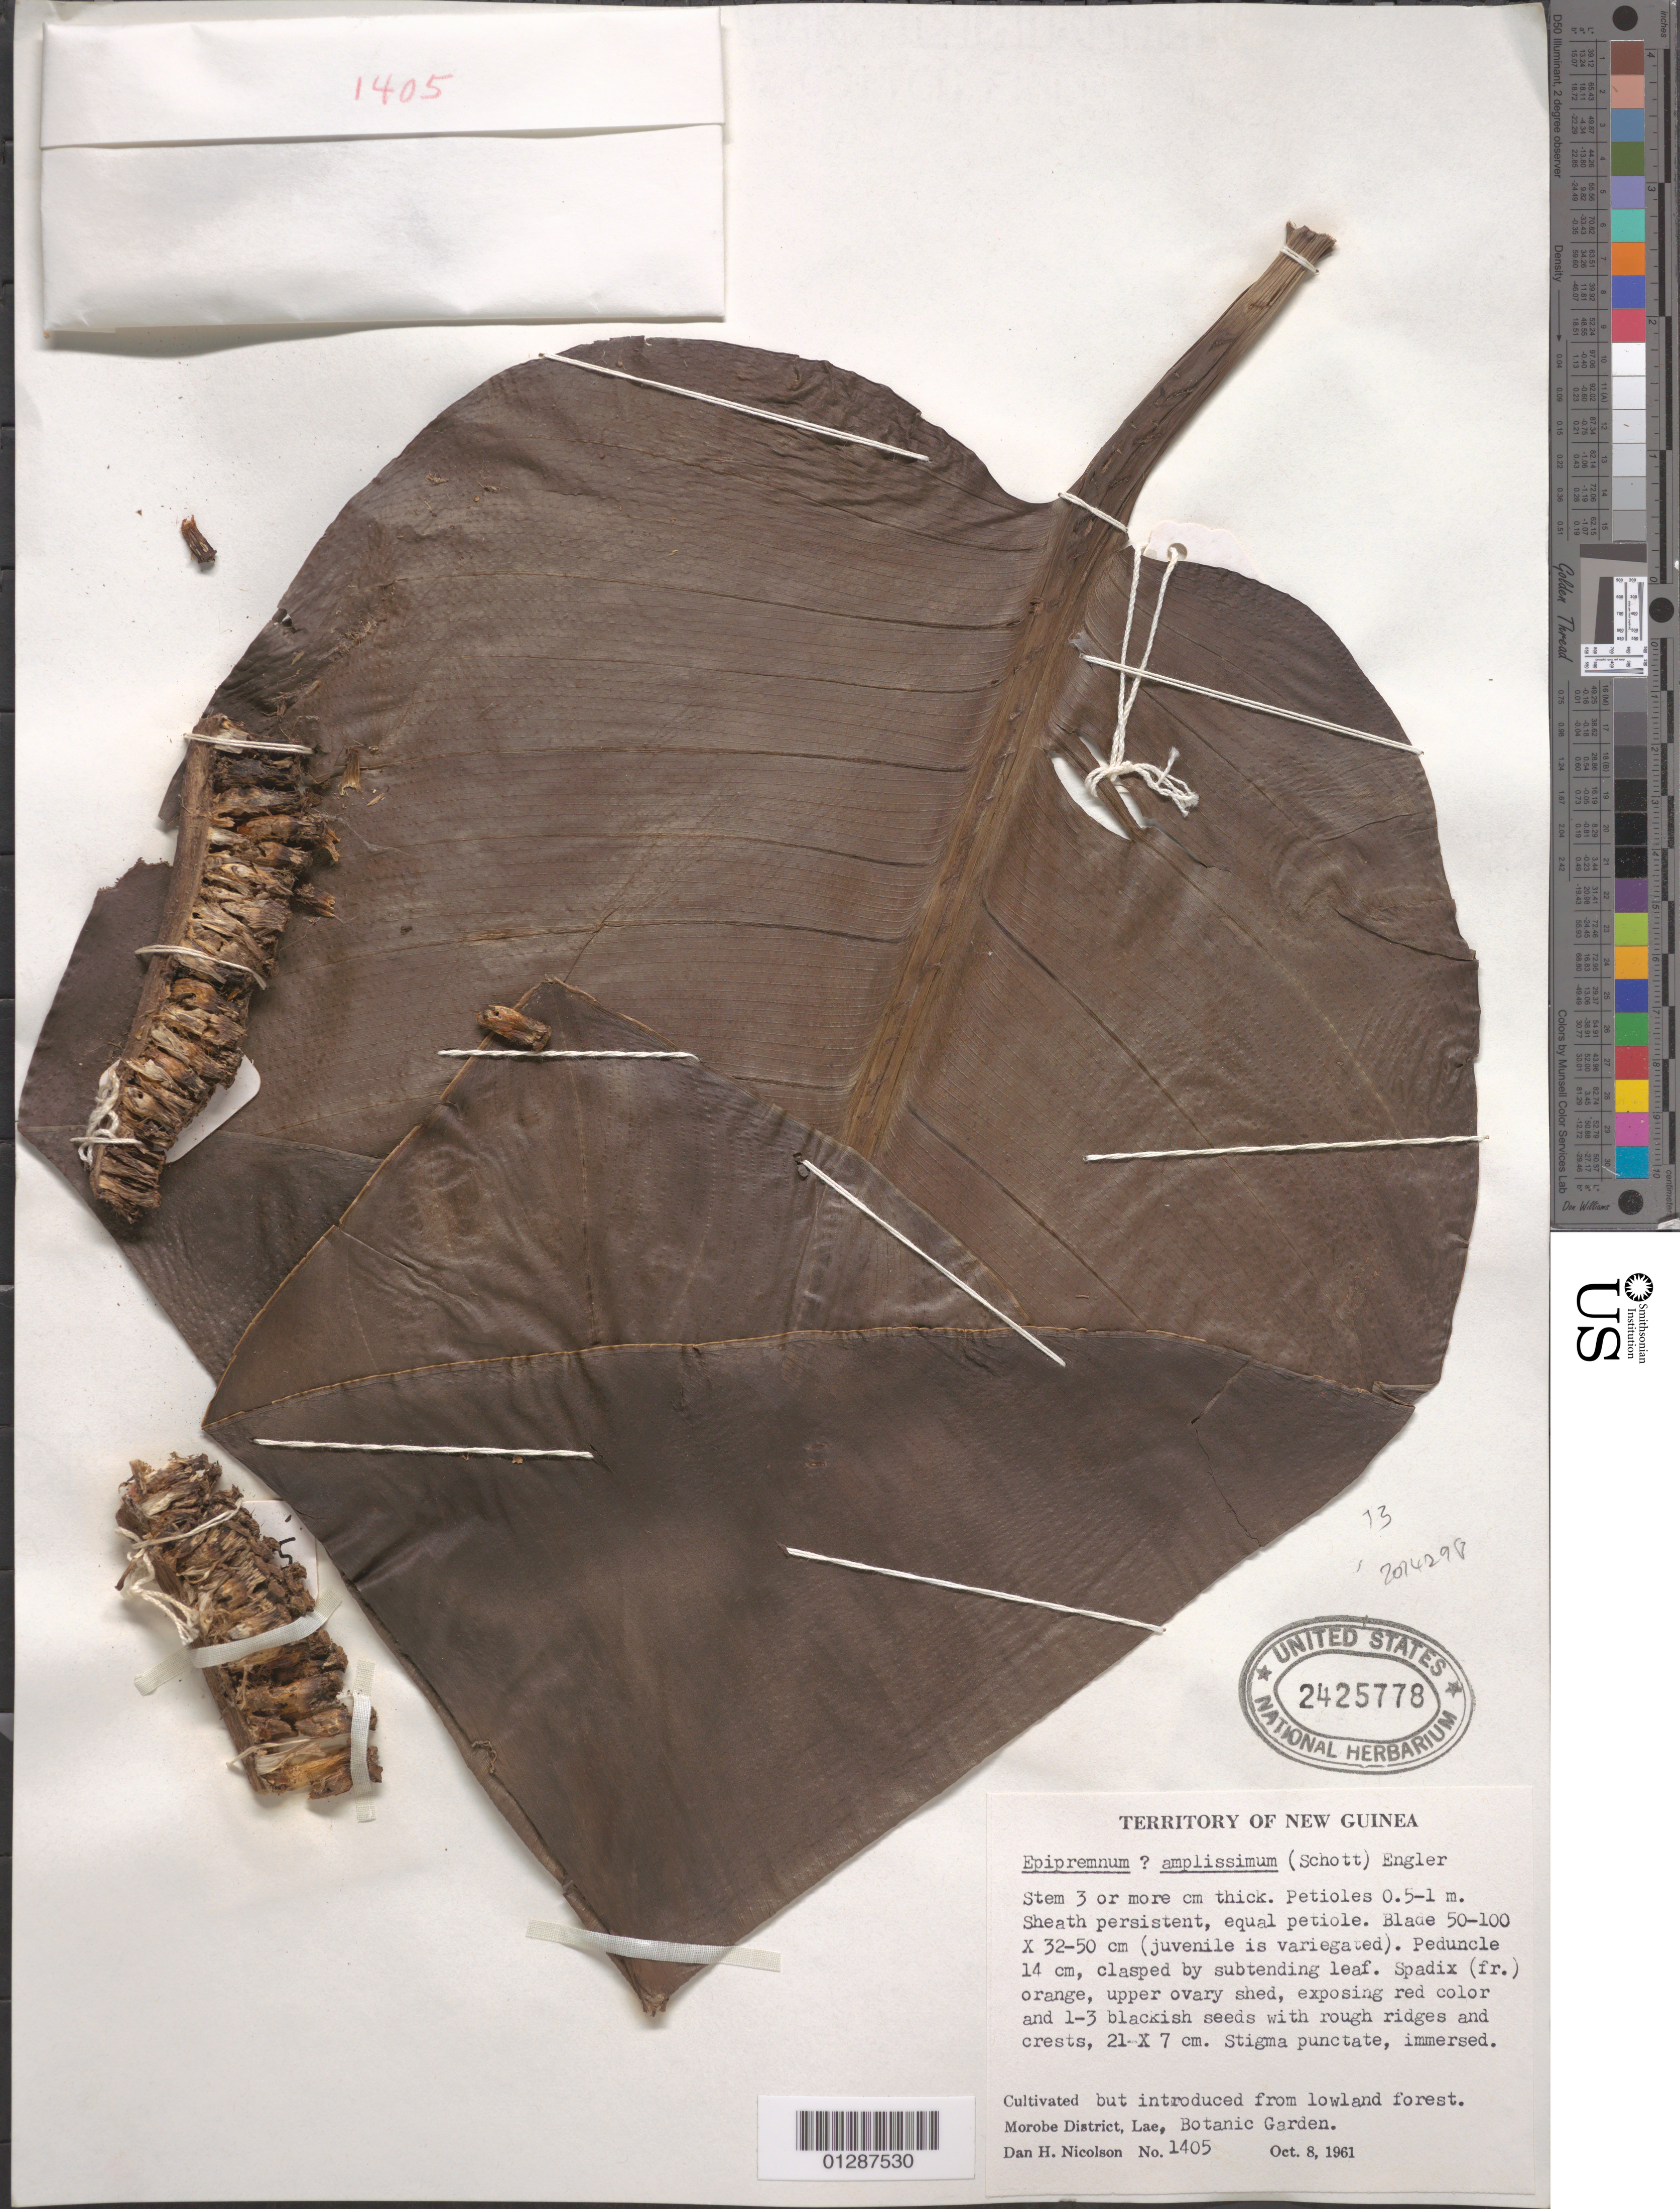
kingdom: Plantae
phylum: Tracheophyta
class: Liliopsida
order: Alismatales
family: Araceae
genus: Epipremnum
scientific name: Epipremnum amplissimum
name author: (Schott) Engl.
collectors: D. H. Nicolson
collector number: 1405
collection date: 1961-10-08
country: Papua New Guinea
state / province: Morobe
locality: Territory of New Guinea. Morobe District, Lae, Botanic Garden.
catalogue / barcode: US 2425778